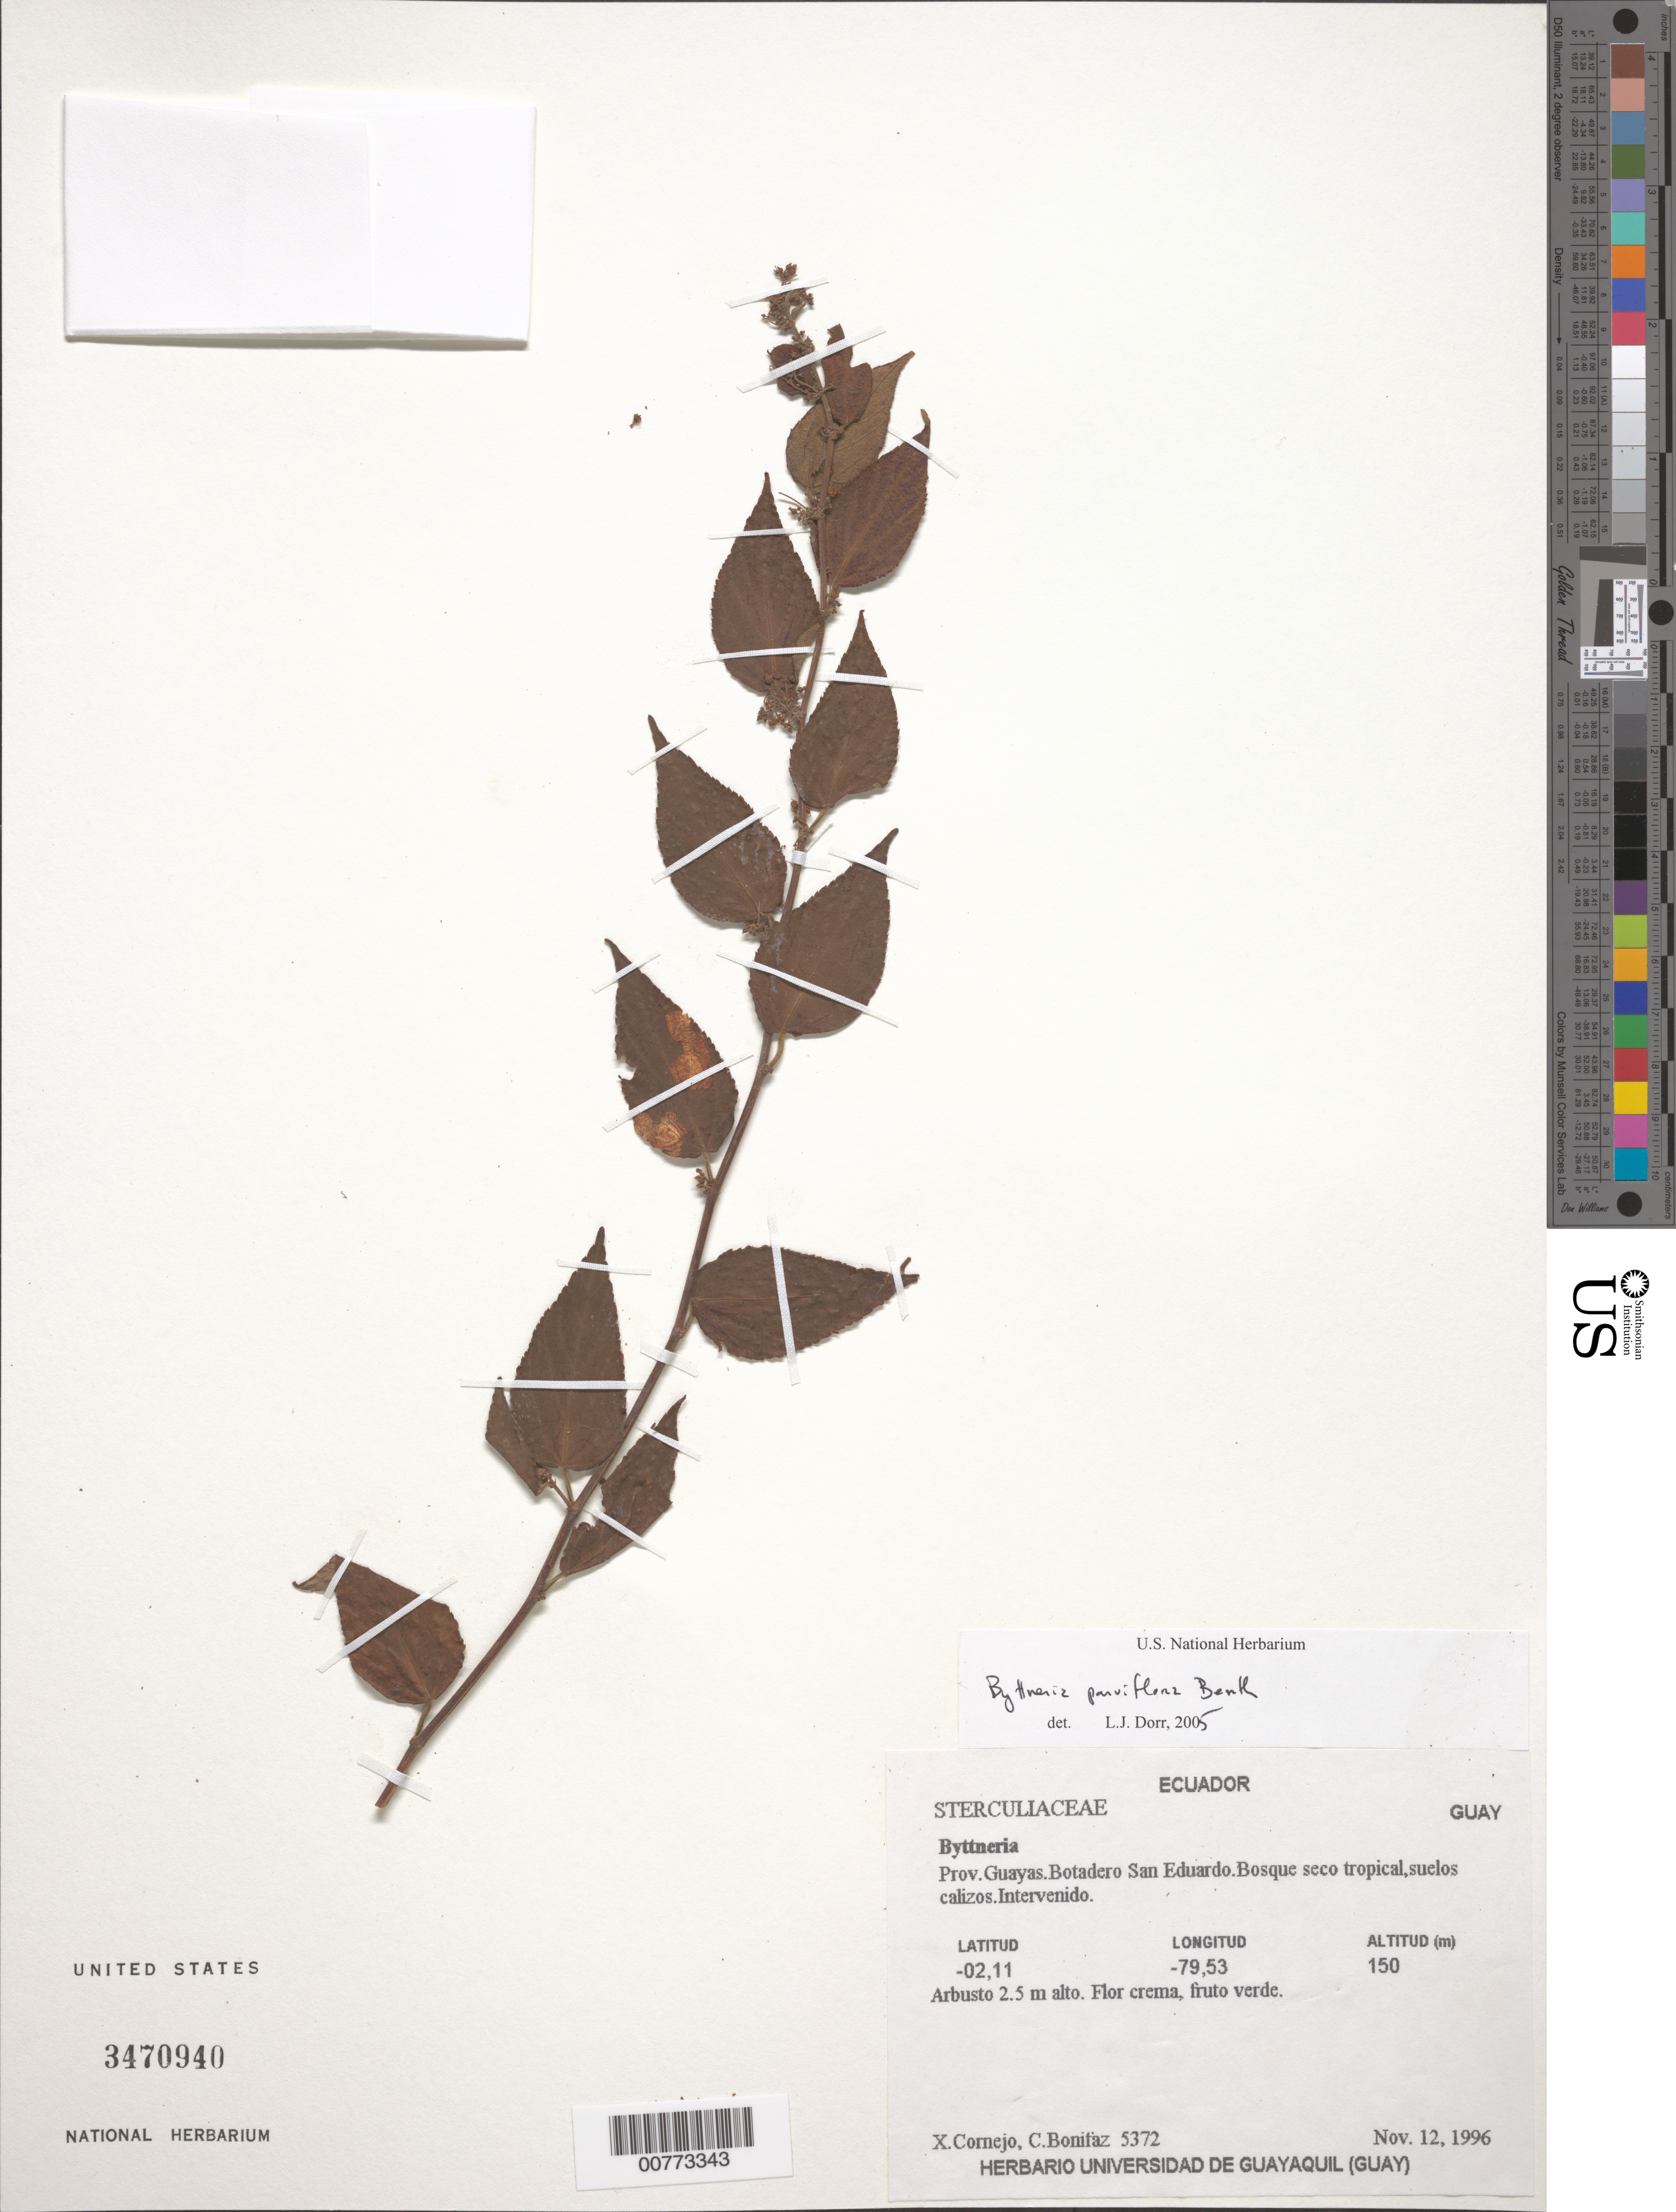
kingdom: Plantae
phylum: Tracheophyta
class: Magnoliopsida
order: Malvales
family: Malvaceae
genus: Byttneria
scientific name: Byttneria parviflora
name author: Benth.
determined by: Dorr, L. J., (BOT), Smithsonian Institution - National Museum of Natural History (UNITED STATES)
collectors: X. F. Cornejo & C. Bonitáz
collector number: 5372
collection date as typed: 12 Nov 1996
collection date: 1996-11-12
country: Ecuador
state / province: Guayas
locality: Botadero San Eduardo.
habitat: Bosque seco tropical, suelos calizos. Intervenido.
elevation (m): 150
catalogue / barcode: US 3470940